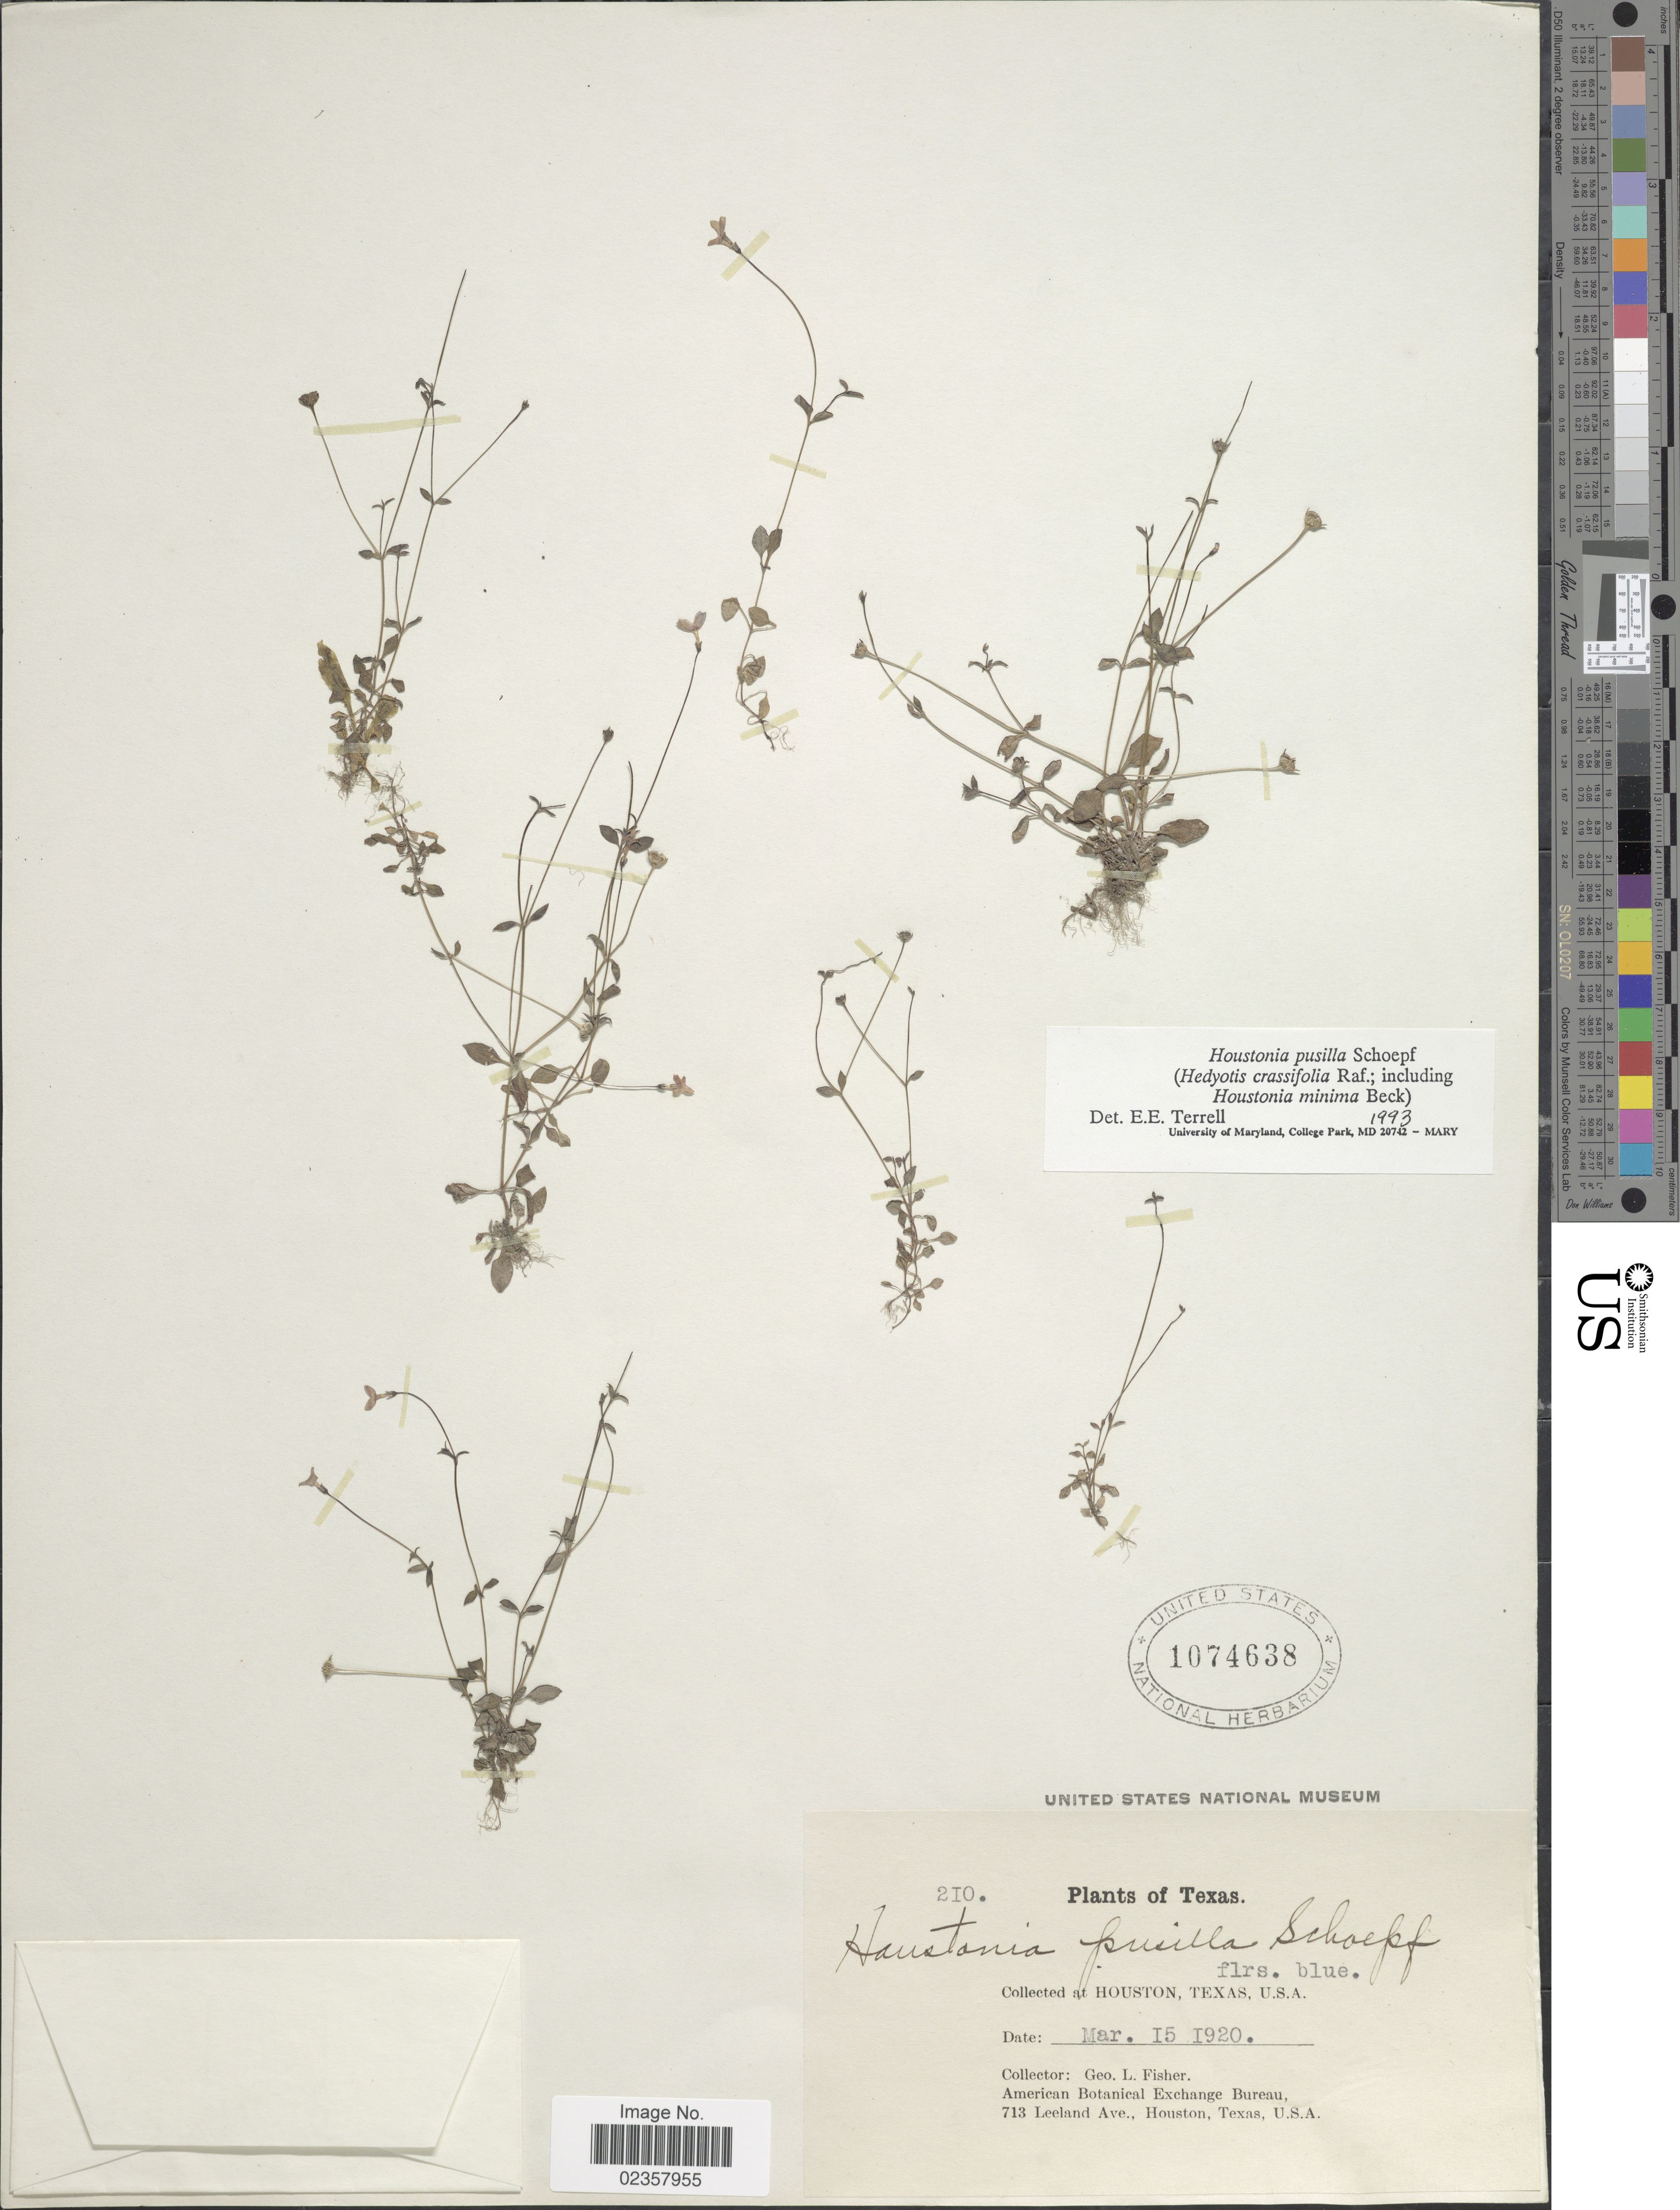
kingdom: Plantae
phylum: Tracheophyta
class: Magnoliopsida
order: Gentianales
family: Rubiaceae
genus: Houstonia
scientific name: Houstonia pusilla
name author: Schoepf.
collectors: G. L. Fisher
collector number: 210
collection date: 1920-03-15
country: United States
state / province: Texas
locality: Texas, Houston, Texas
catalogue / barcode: US 1074638